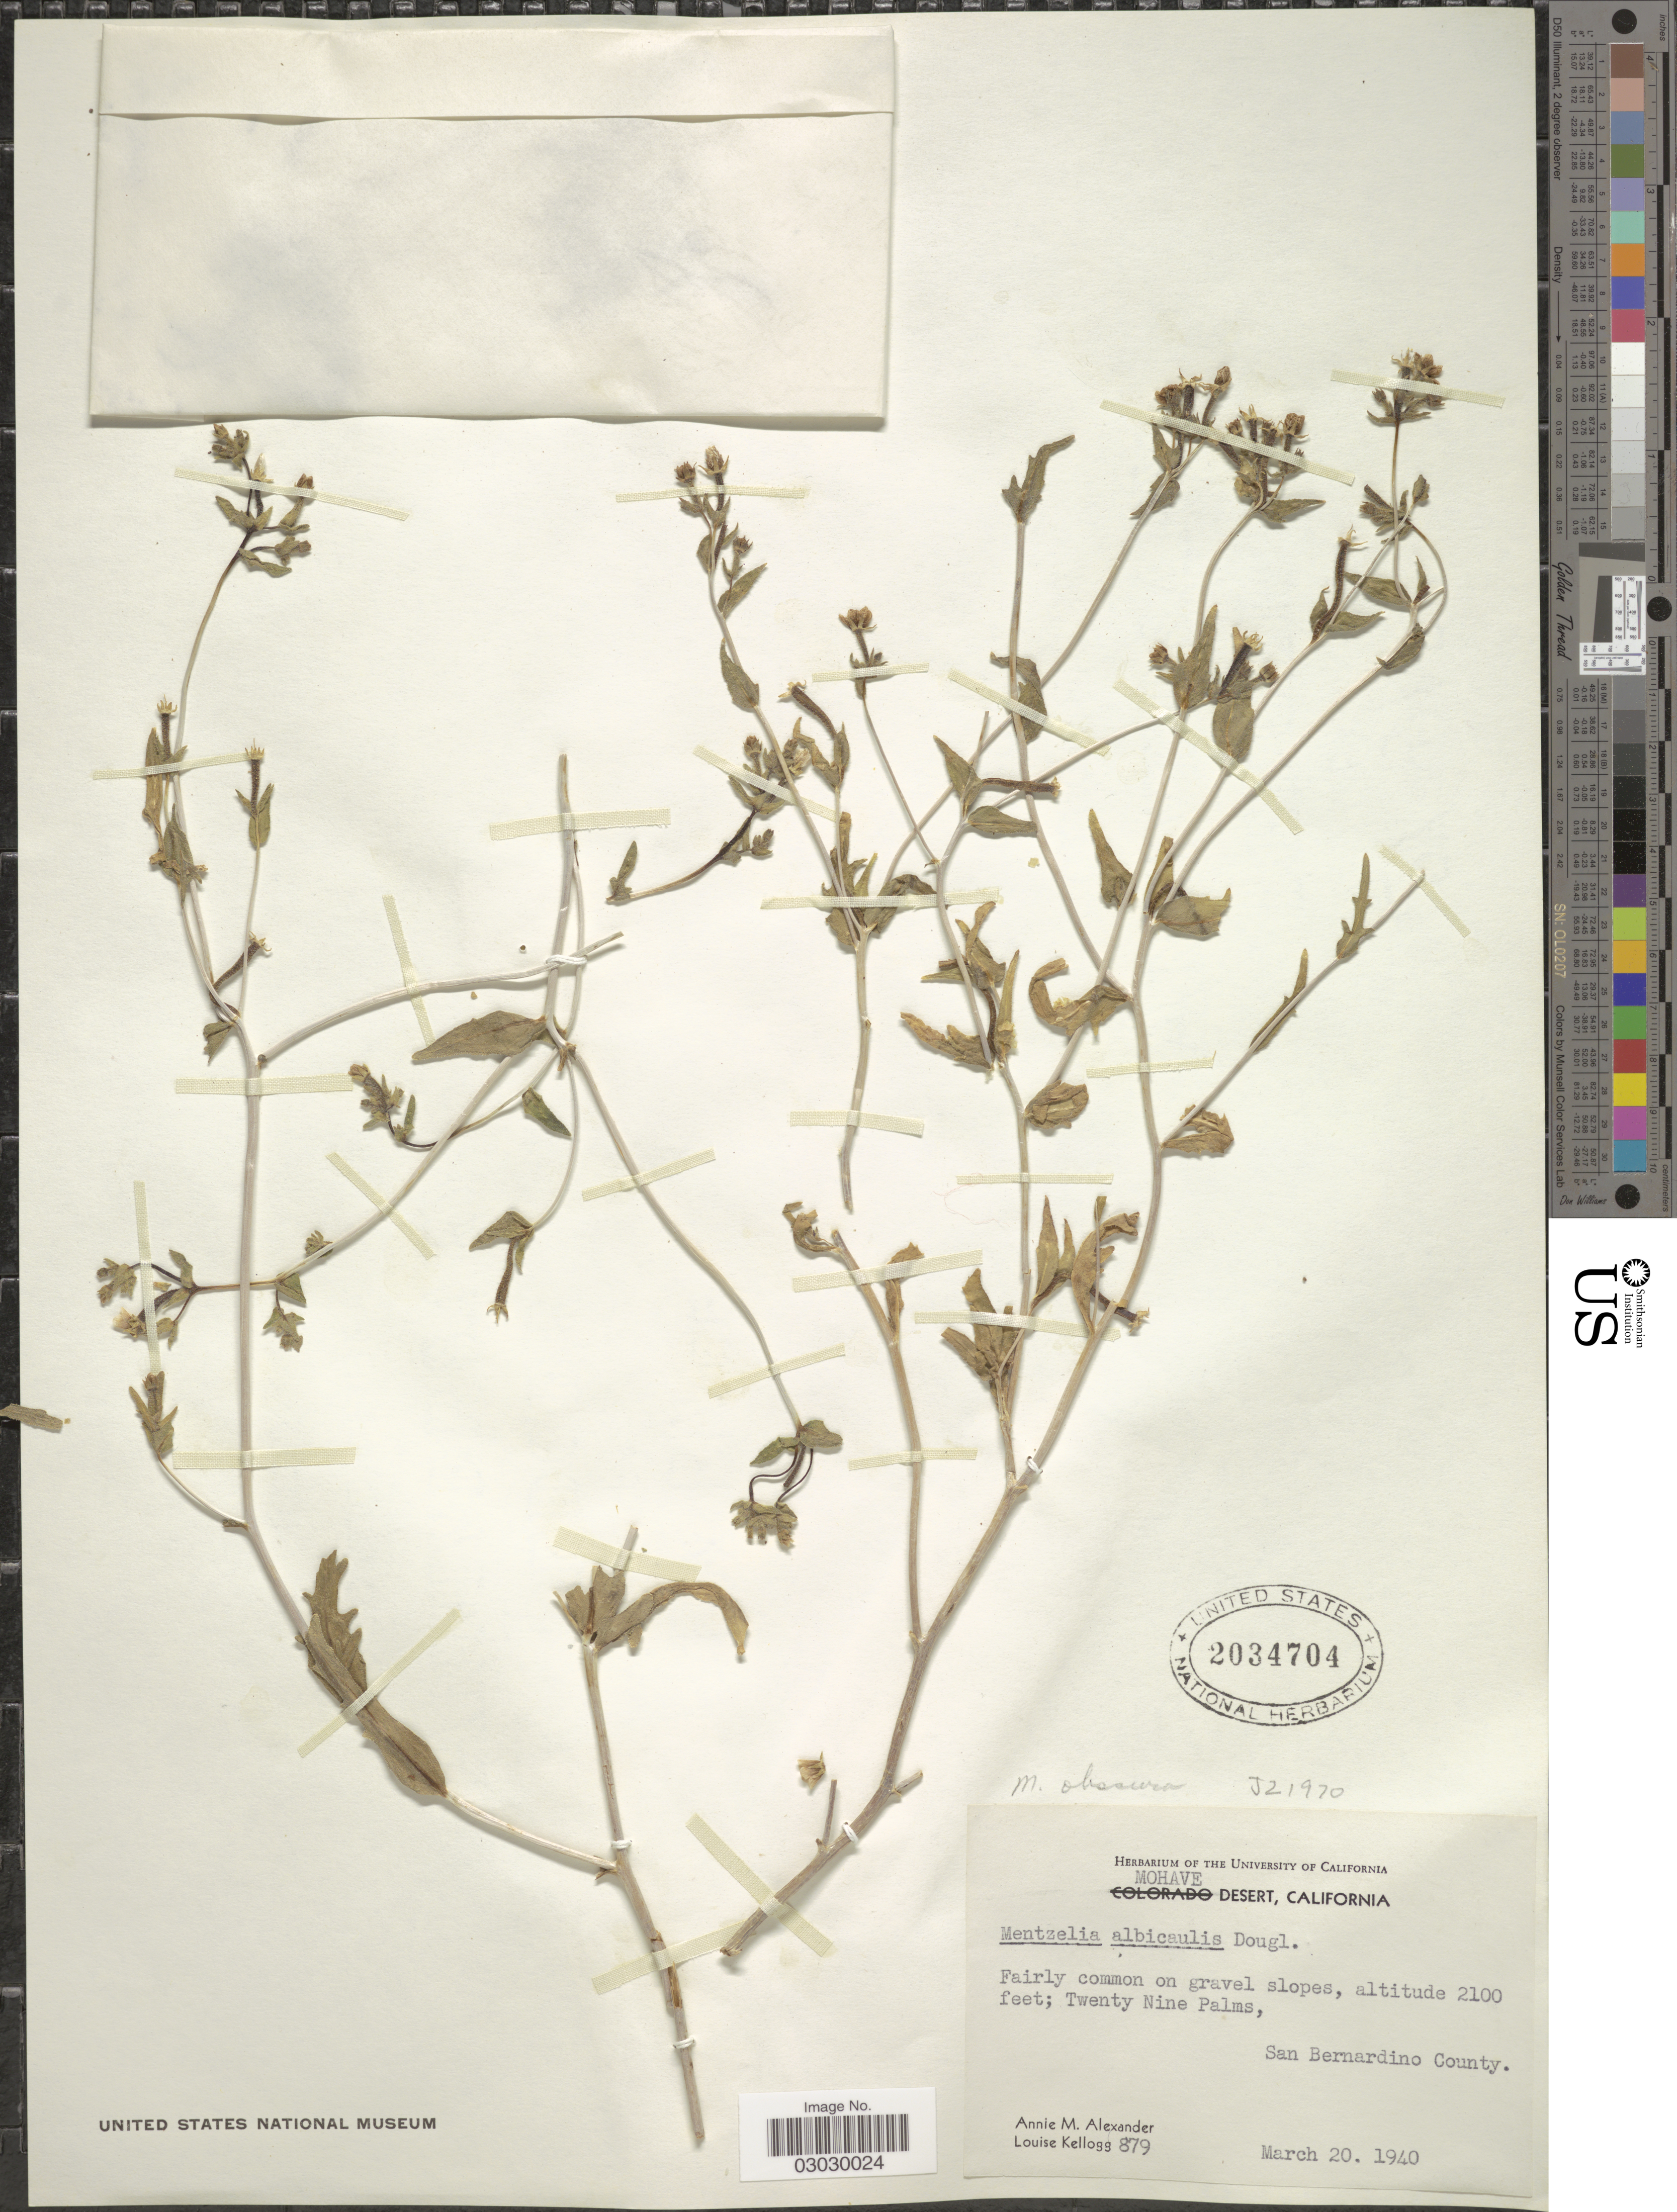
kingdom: Plantae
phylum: Tracheophyta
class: Magnoliopsida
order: Cornales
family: Loasaceae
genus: Mentzelia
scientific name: Mentzelia obscura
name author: H.J. Thomps. & J.E. Roberts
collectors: A. M. Alexander & L. Kellogg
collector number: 879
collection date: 1940-03-20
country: United States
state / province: California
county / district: San Bernardino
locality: Mohave Desert. Twenty Nine Palms, San Bernardino County.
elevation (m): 640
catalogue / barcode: US 2034704